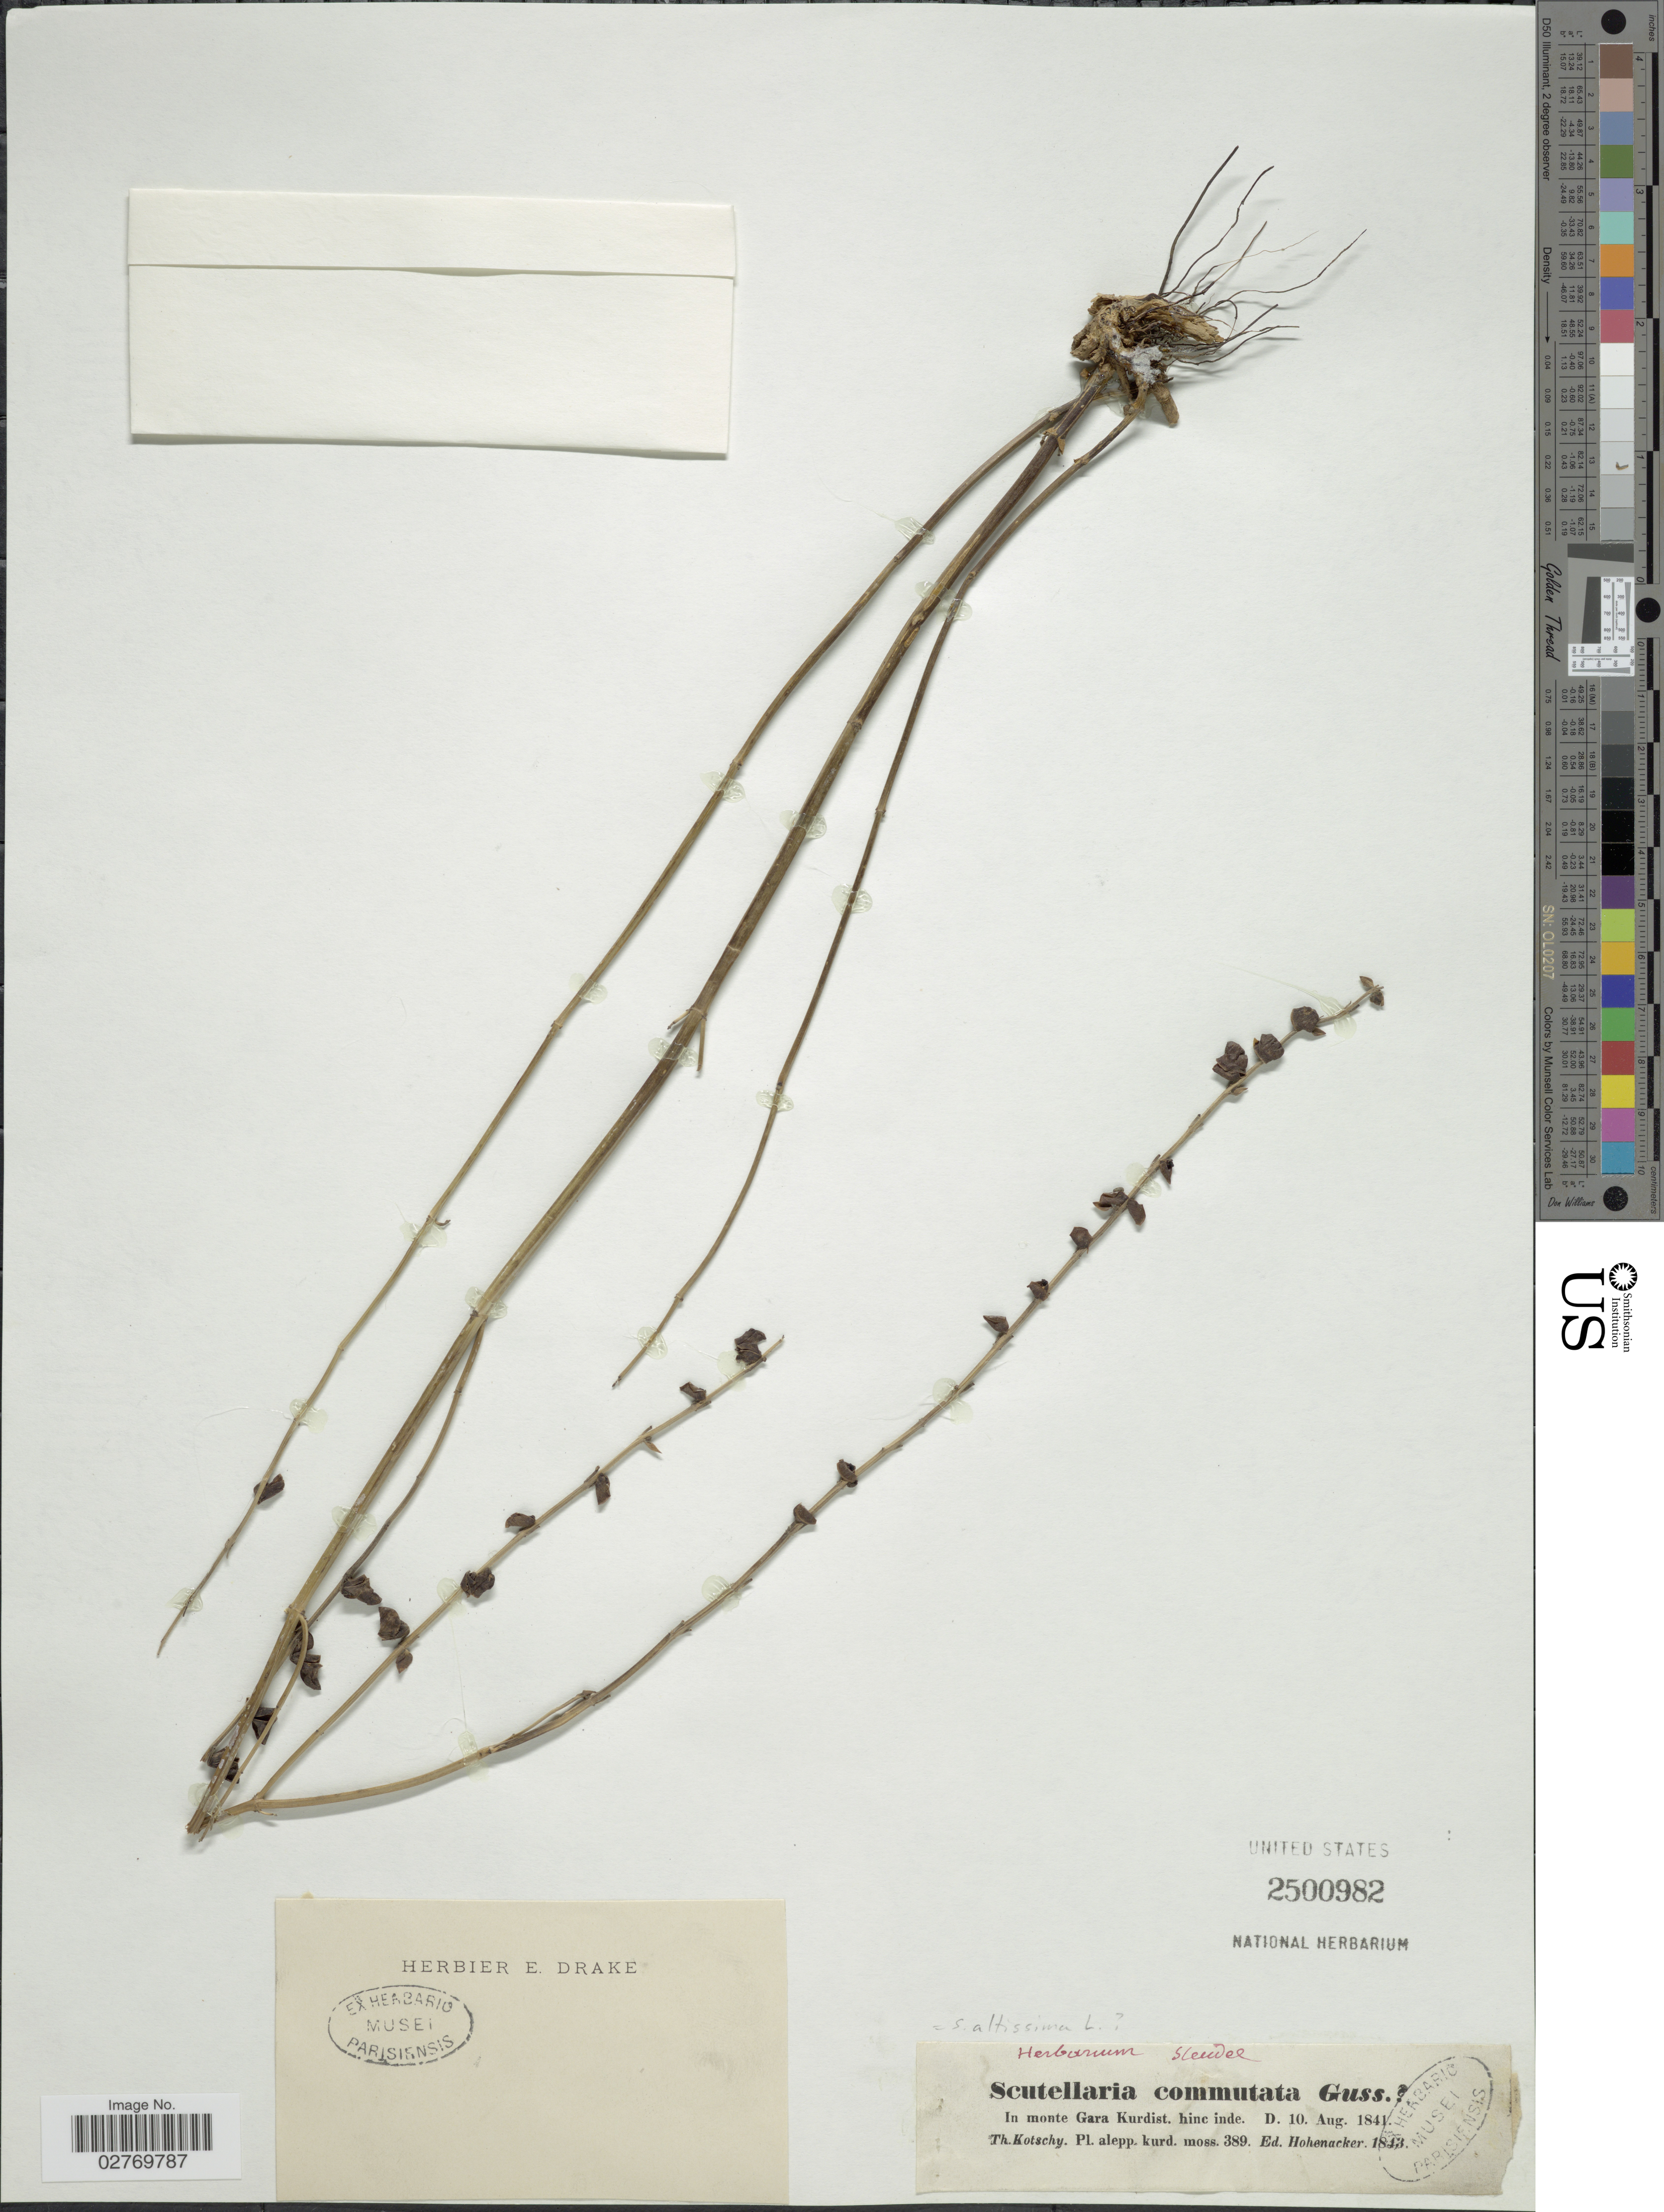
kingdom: Plantae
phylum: Tracheophyta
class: Magnoliopsida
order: Lamiales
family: Lamiaceae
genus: Scutellaria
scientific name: Scutellaria altissima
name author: L.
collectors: E. Hohenacker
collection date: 1841-08-10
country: Iran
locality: In monte Gara Kurdist. hinc inde.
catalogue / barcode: US 2500982